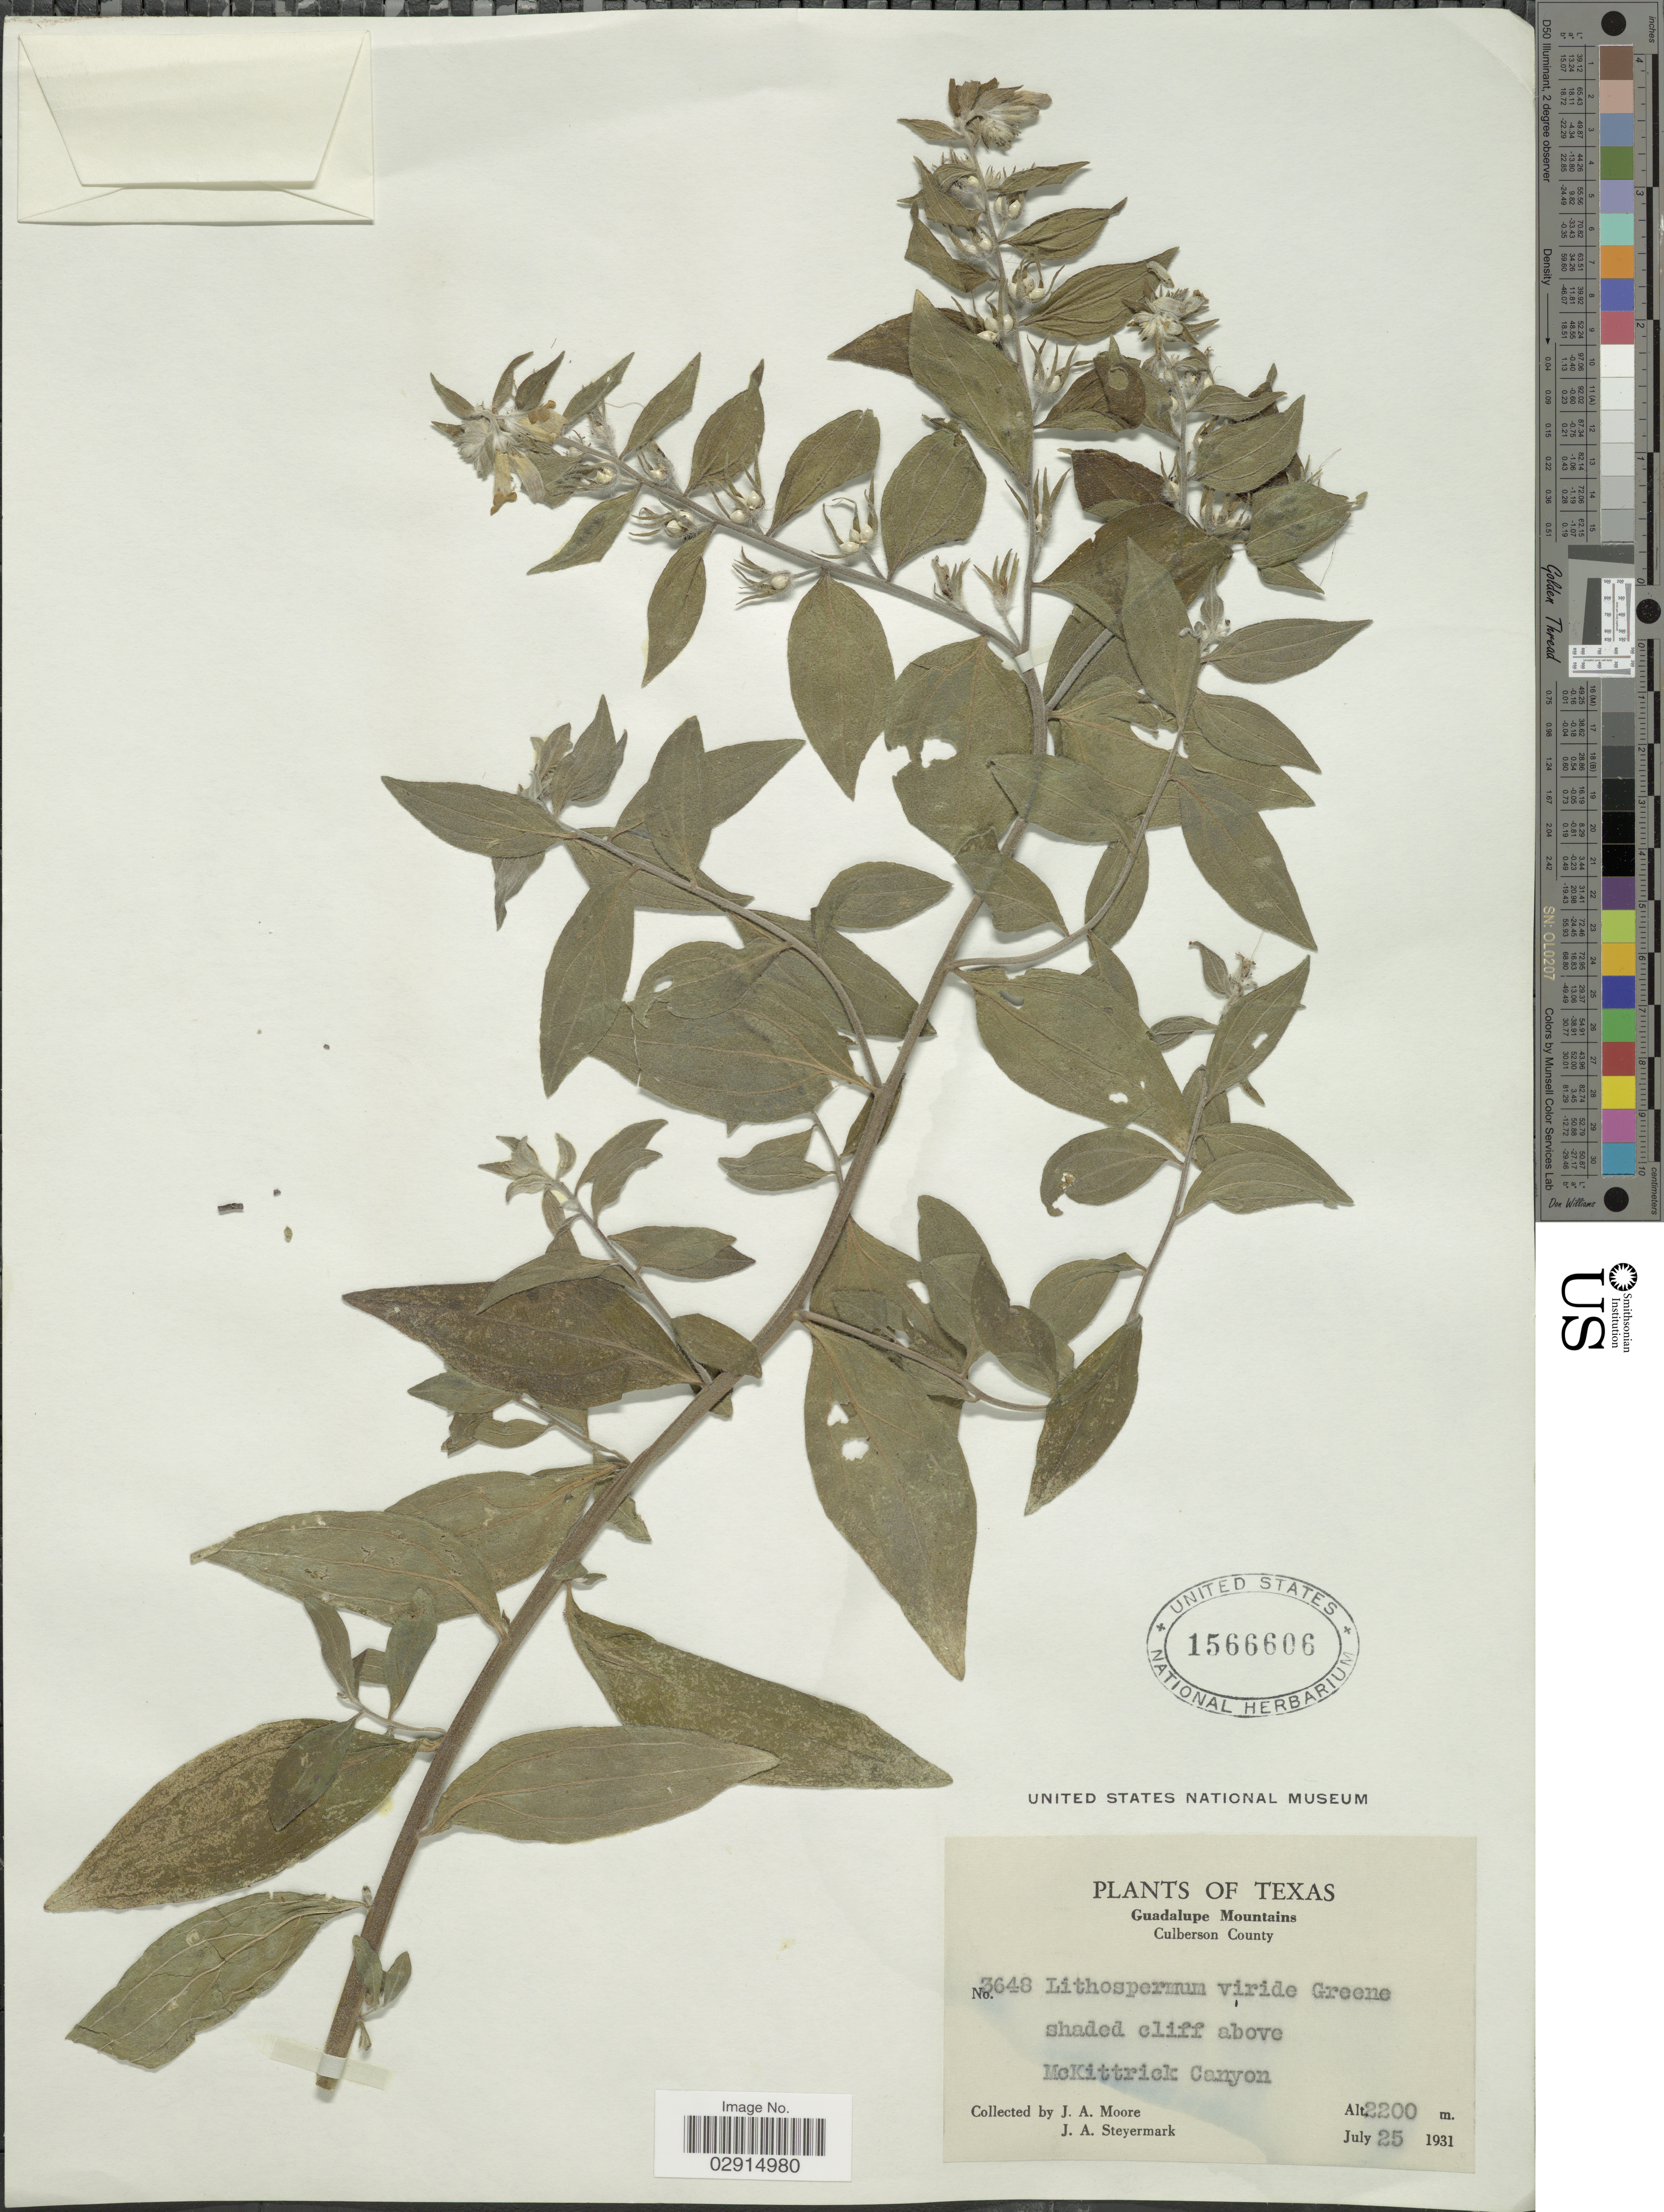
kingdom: Plantae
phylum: Tracheophyta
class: Magnoliopsida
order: Boraginales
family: Boraginaceae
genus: Lithospermum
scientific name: Lithospermum viride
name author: Greene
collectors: J. A. Moore & J. Steyermark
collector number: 3648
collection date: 1931-07-25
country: United States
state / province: Texas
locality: Shaded cliff above McKittrick Canyon. Guadalupe Mountains. Culberson County. Texas.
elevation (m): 2200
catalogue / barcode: US 1566606